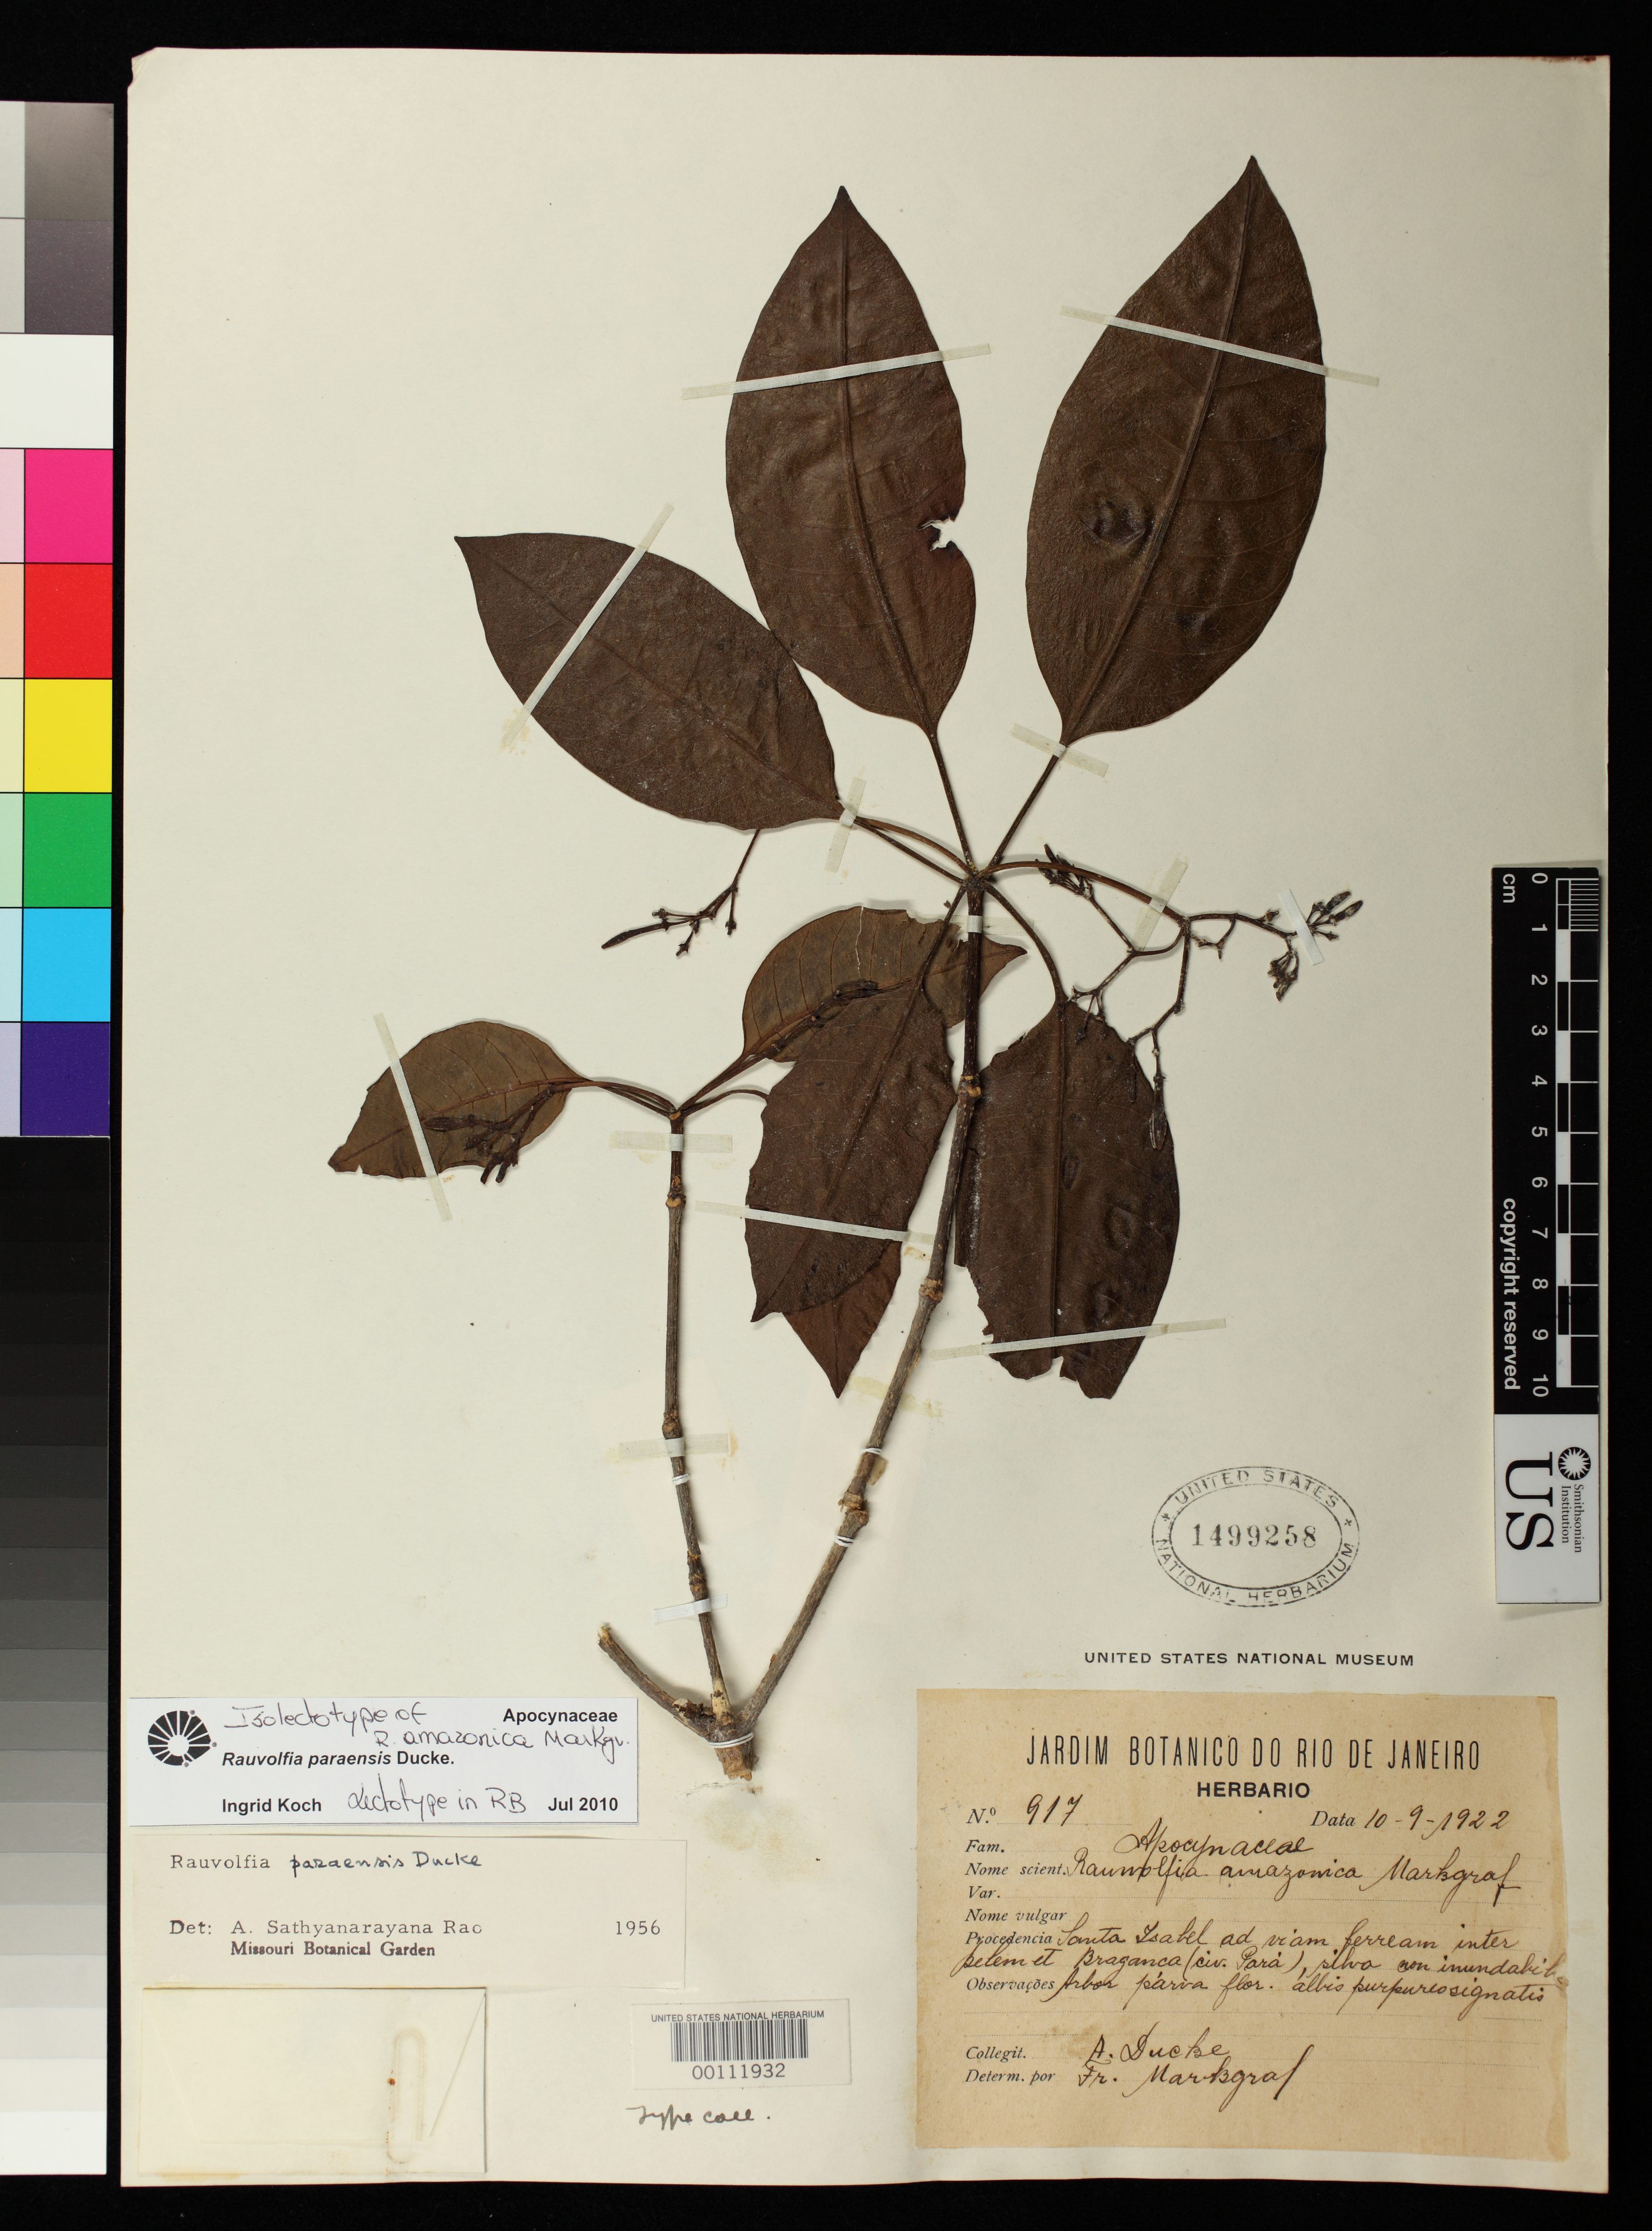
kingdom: Plantae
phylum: Tracheophyta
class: Magnoliopsida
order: Gentianales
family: Apocynaceae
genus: Rauvolfia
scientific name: Rauvolfia amazonica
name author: Markgr.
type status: Isosyntype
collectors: A. Ducke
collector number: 917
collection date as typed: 10-9-1922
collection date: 1922-09-10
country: Brazil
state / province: Pará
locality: Santa Isabel ad viam ferream inter Belem et Braganca (civ. Pará).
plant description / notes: Annotated as "isolectotype" by I. Koch (2010).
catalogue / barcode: US 1499258